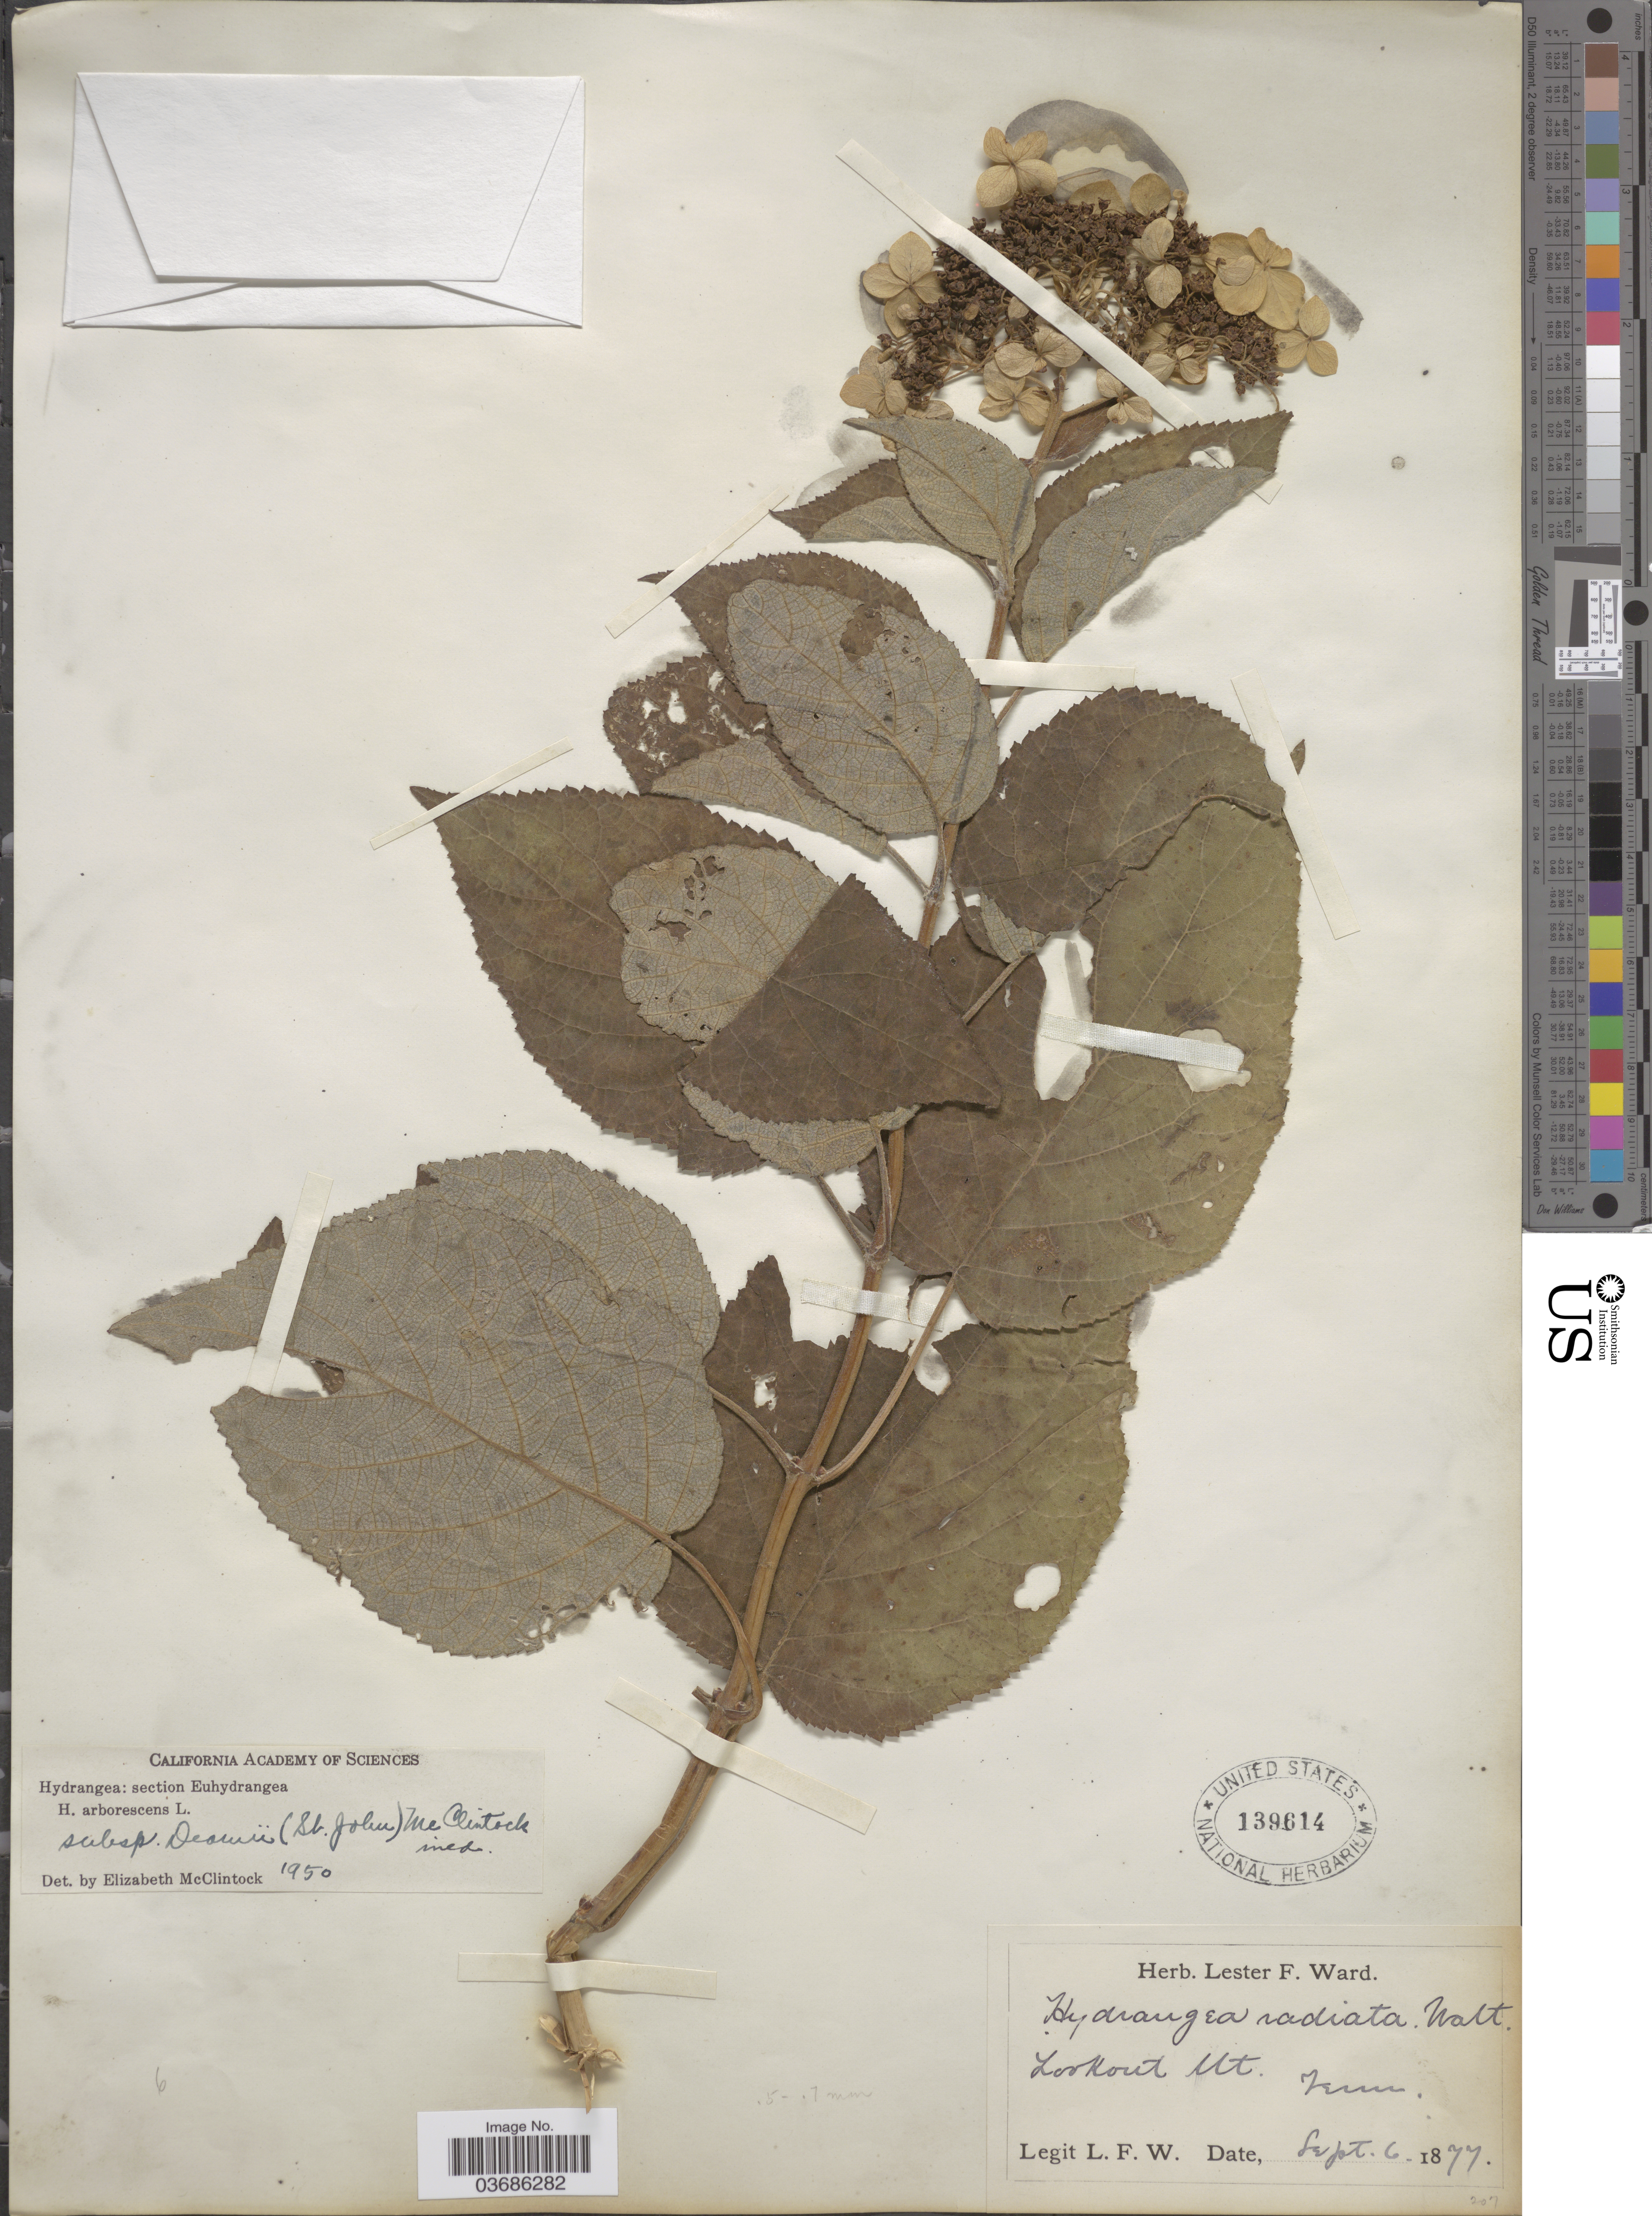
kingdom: Plantae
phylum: Tracheophyta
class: Magnoliopsida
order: Cornales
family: Hydrangeaceae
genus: Hydrangea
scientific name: Hydrangea arborescens var. deamii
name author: H. St. John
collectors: L. F. Ward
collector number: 207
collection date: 1877-09-06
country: United States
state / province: Tennessee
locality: Lookout Mt.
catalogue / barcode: US 139614